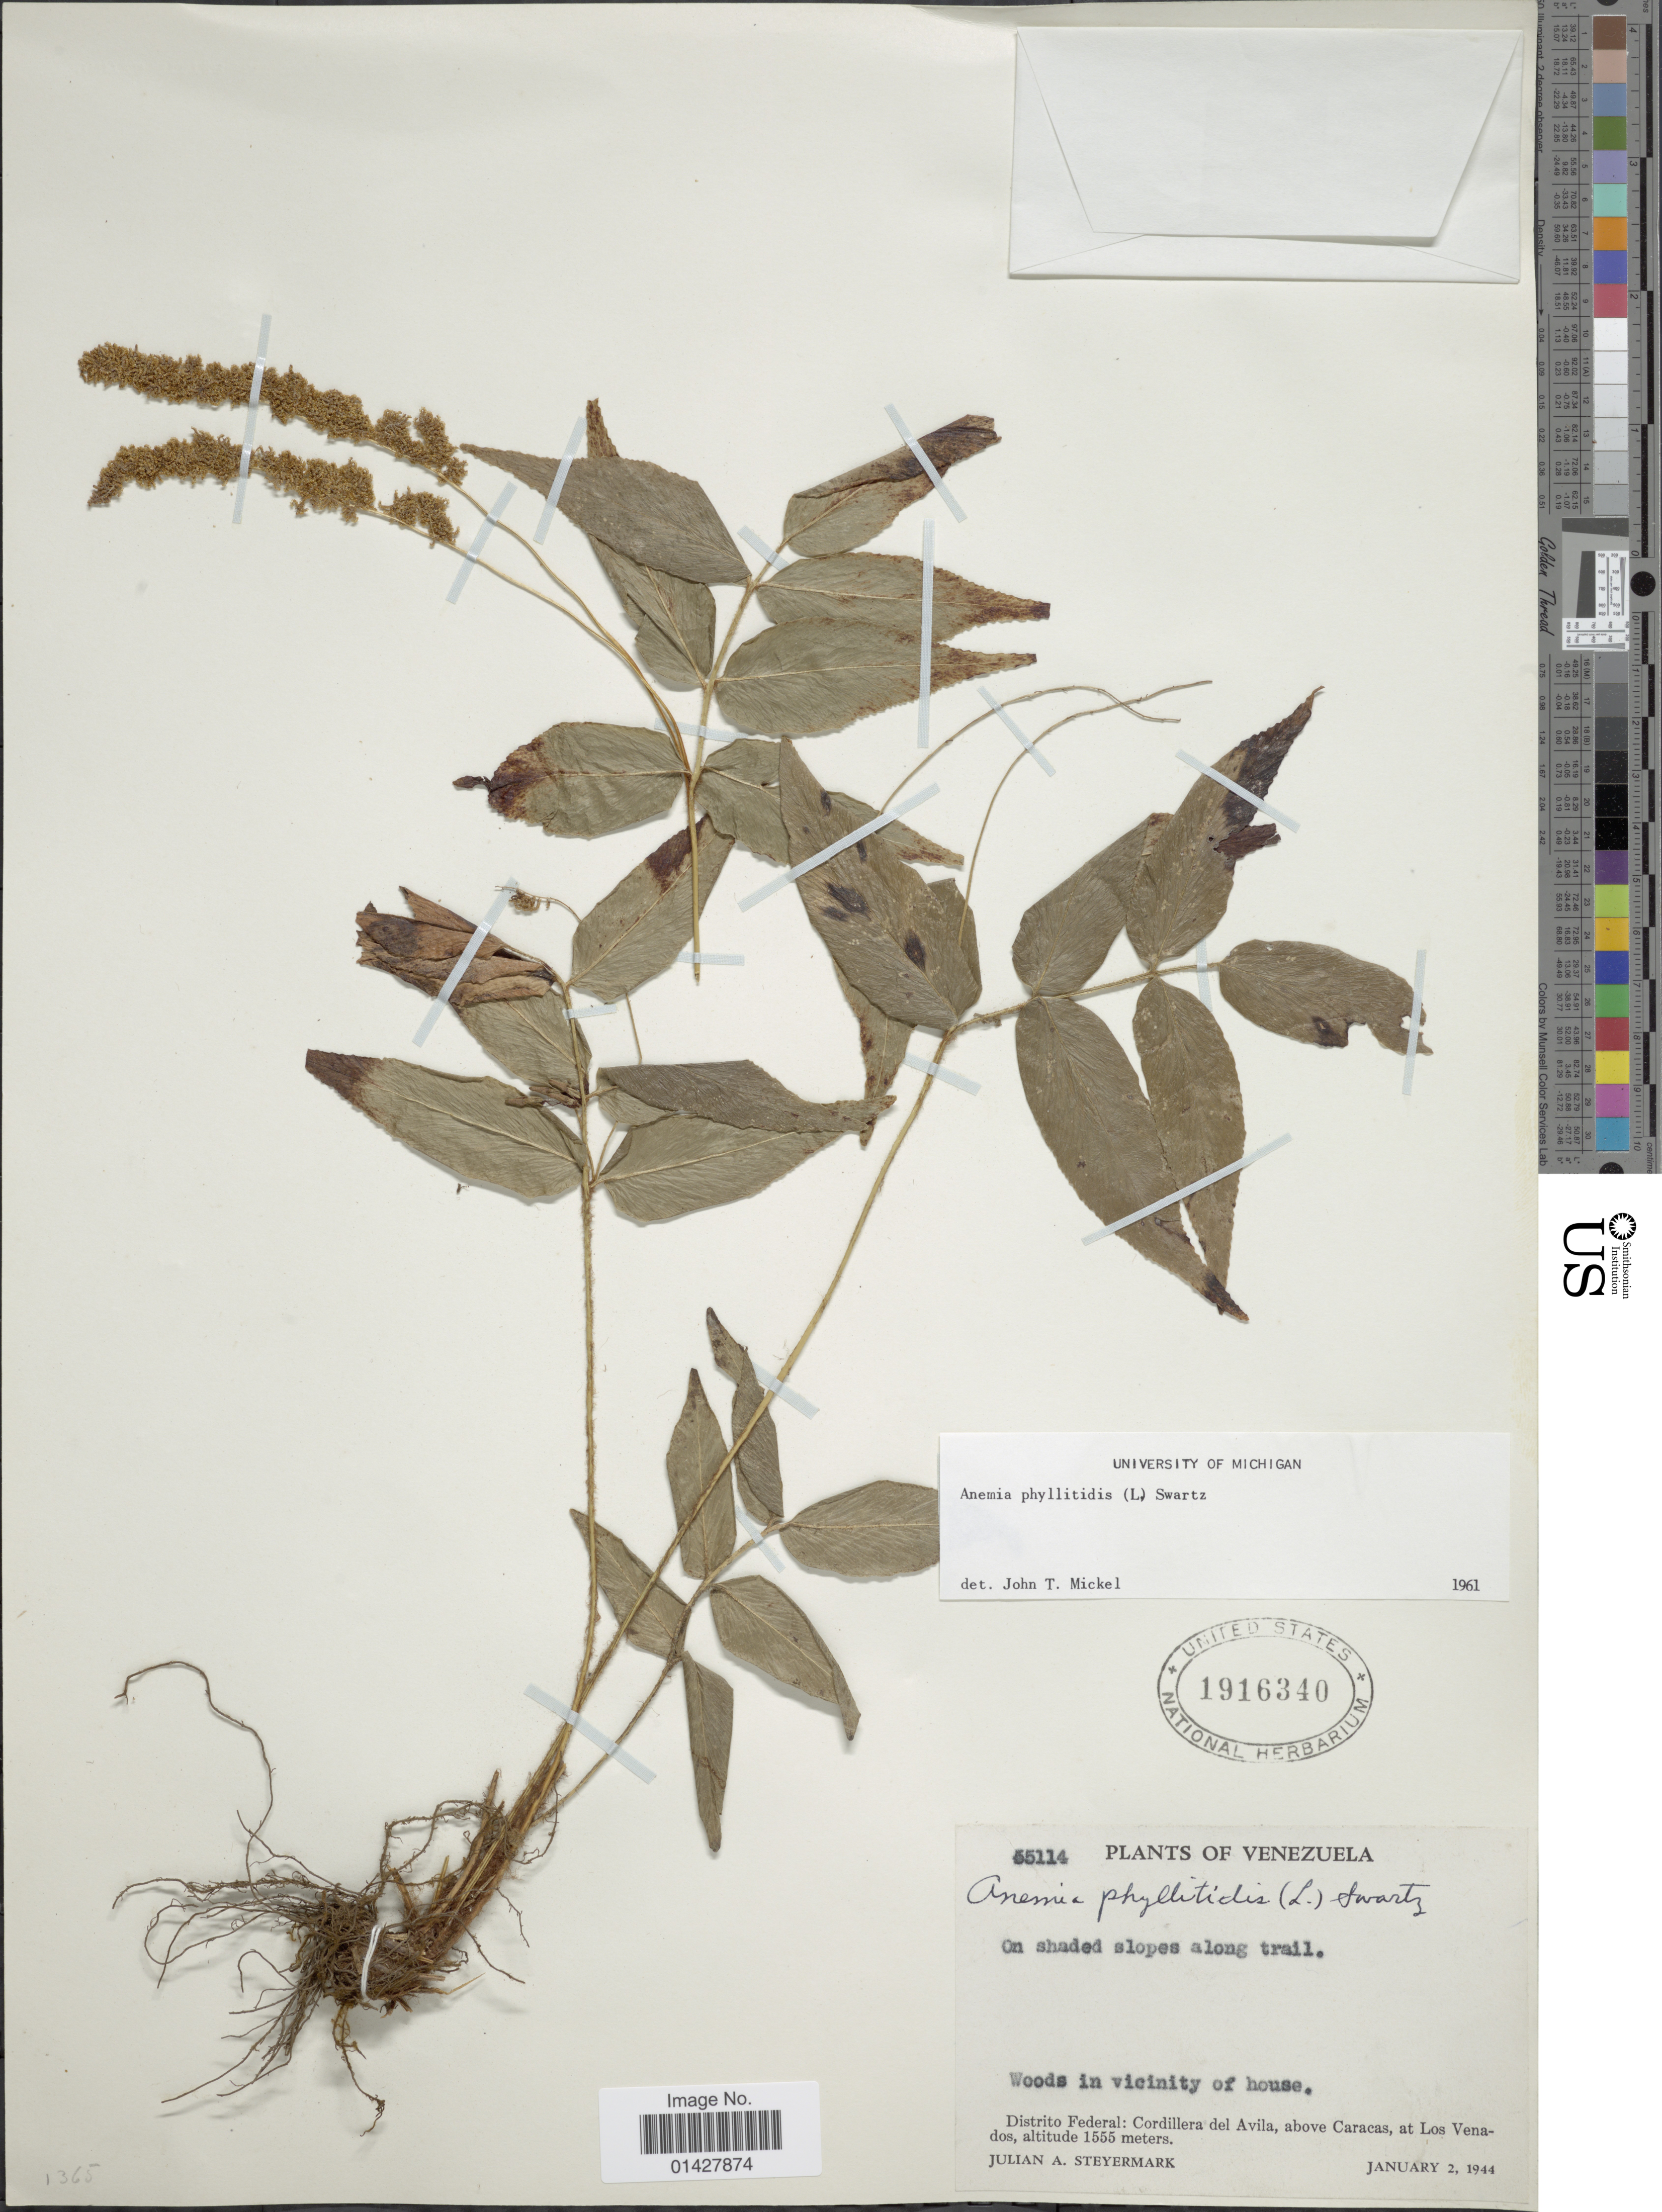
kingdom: Plantae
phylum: Tracheophyta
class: Polypodiopsida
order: Schizaeales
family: Anemiaceae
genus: Anemia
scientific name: Anemia phyllitidis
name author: (L.) Sw.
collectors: J. Steyermark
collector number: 55114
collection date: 1944-02-02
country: Venezuela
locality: Wood in vicinity of house, Distrito Federal: Cordillera del Avila, above Caracas, at Los Venados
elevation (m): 1555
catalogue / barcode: US 1916340